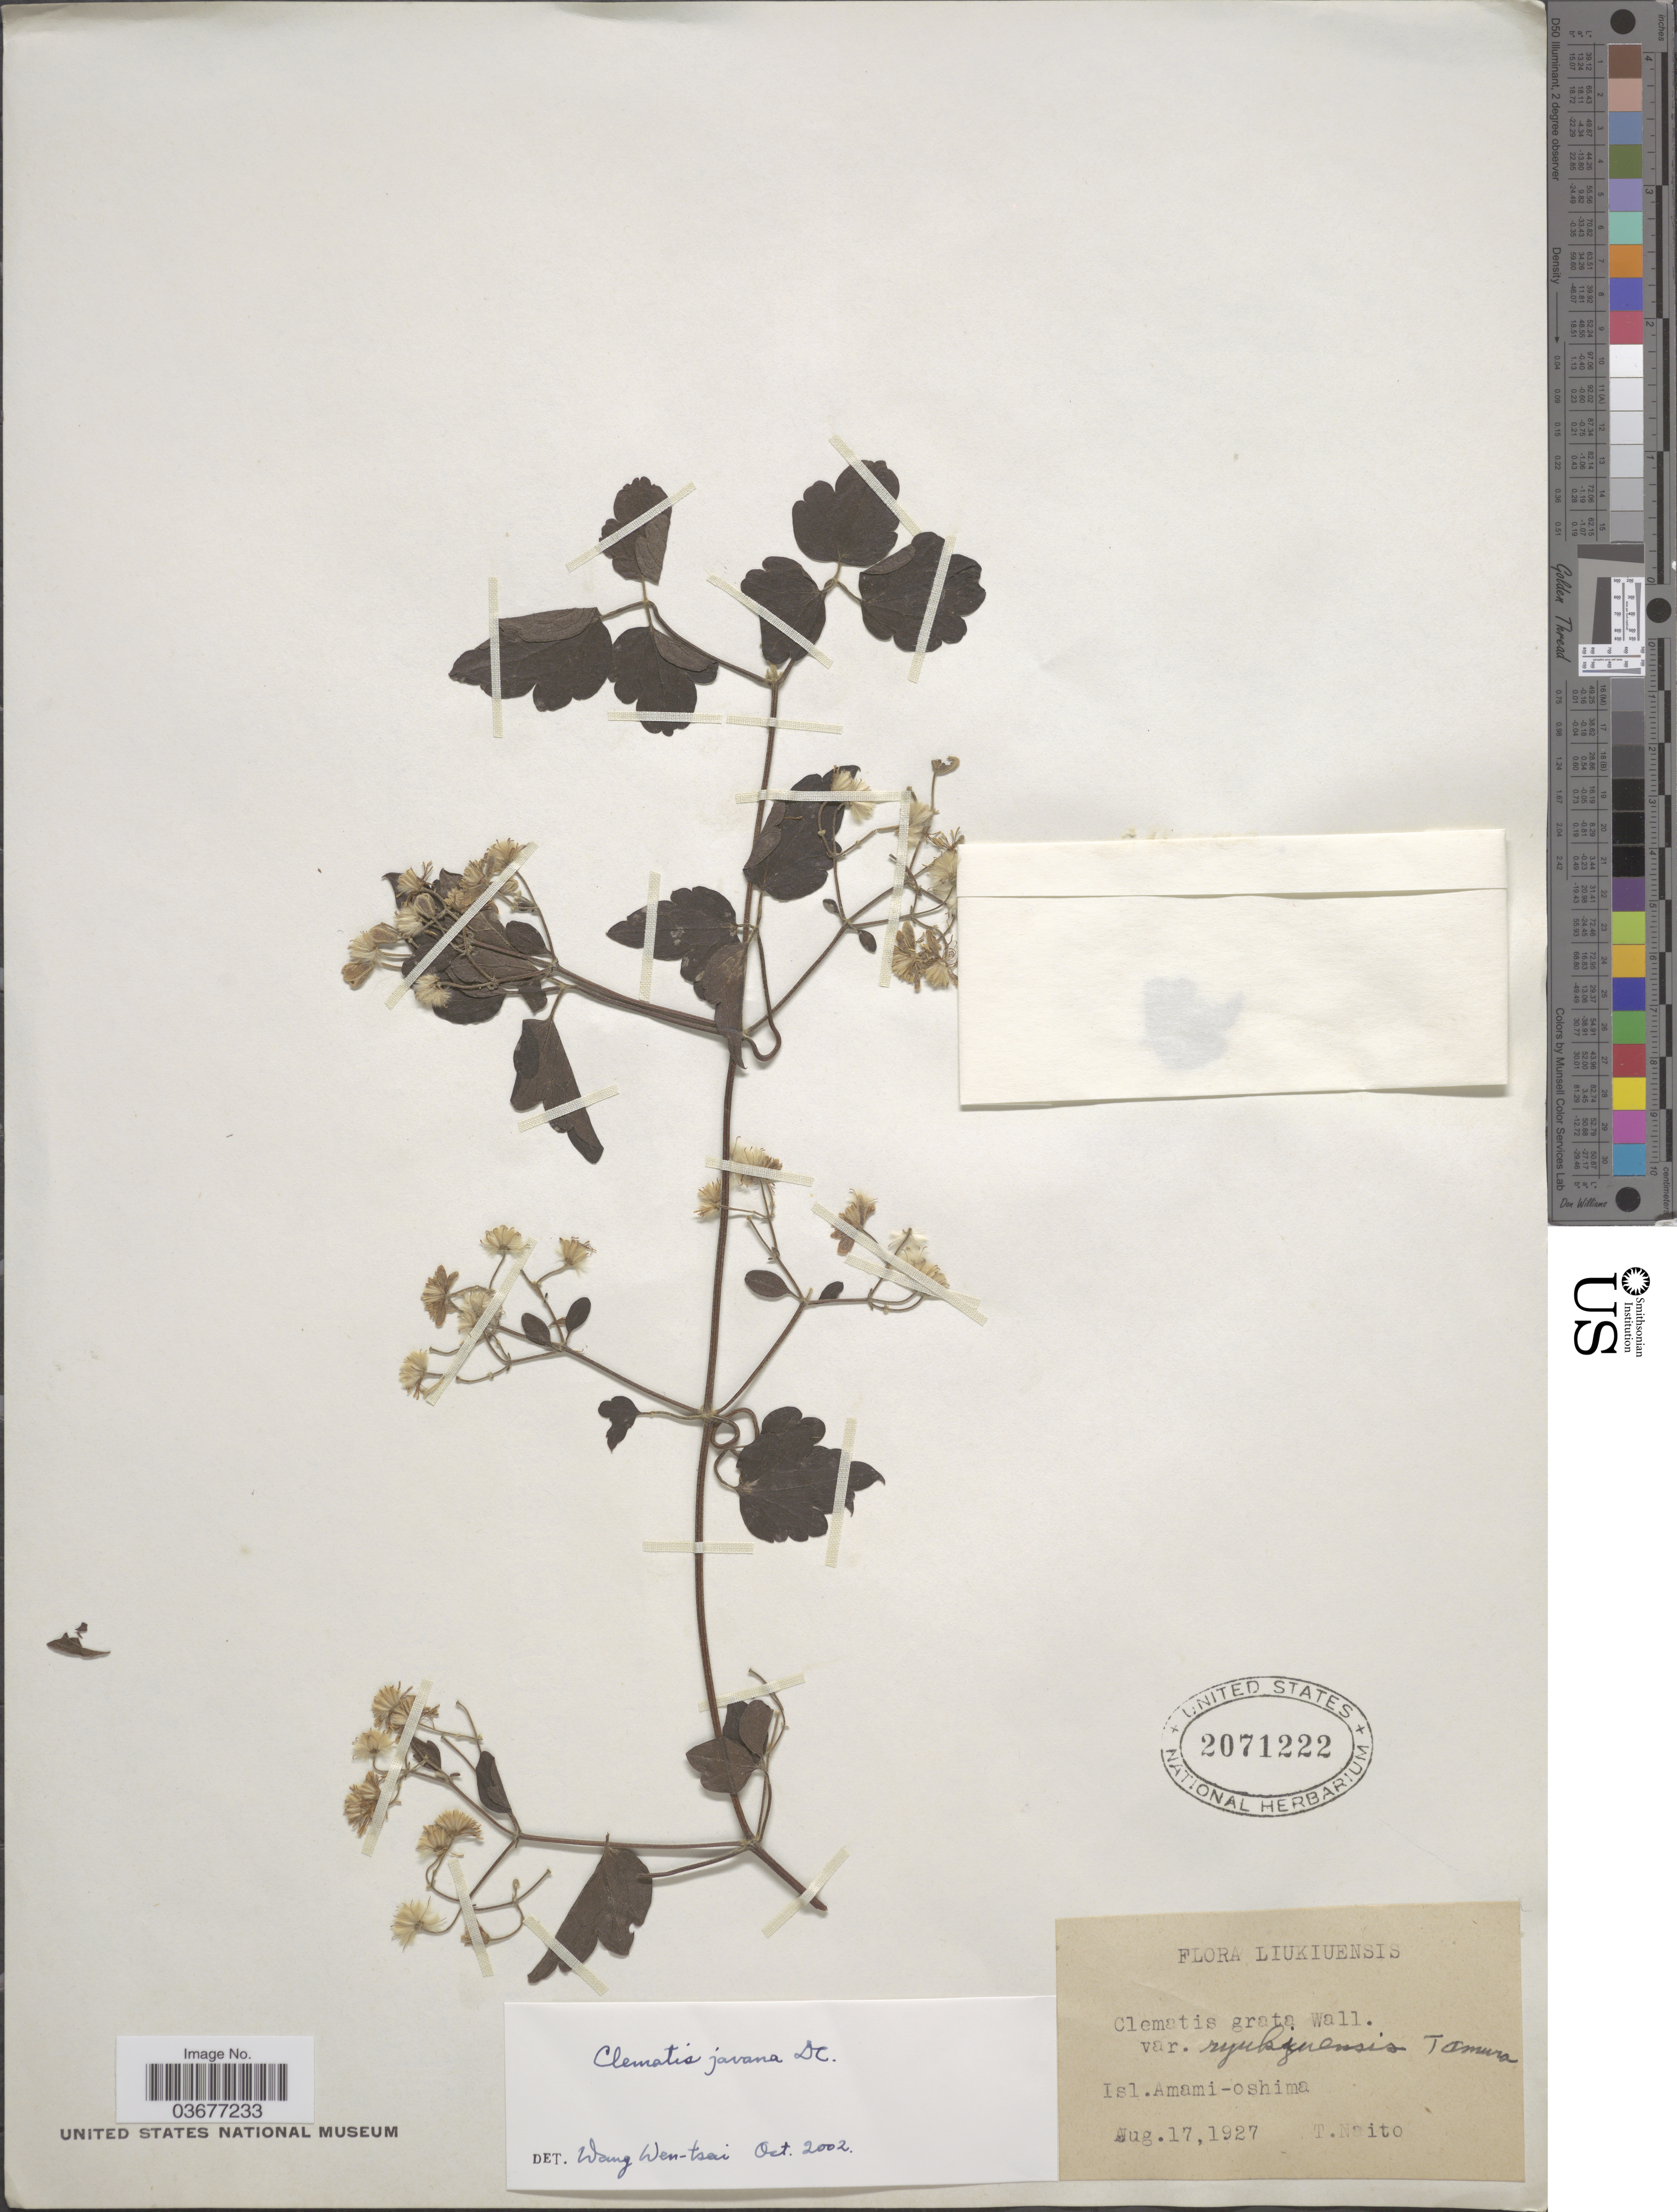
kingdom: Plantae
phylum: Tracheophyta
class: Magnoliopsida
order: Ranunculales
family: Ranunculaceae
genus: Clematis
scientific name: Clematis javana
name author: DC.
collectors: T. Naito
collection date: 1927-08-17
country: Japan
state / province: Okinawa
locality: Liukiuensis. Isl.Amami-oshima.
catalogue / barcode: US 2071222